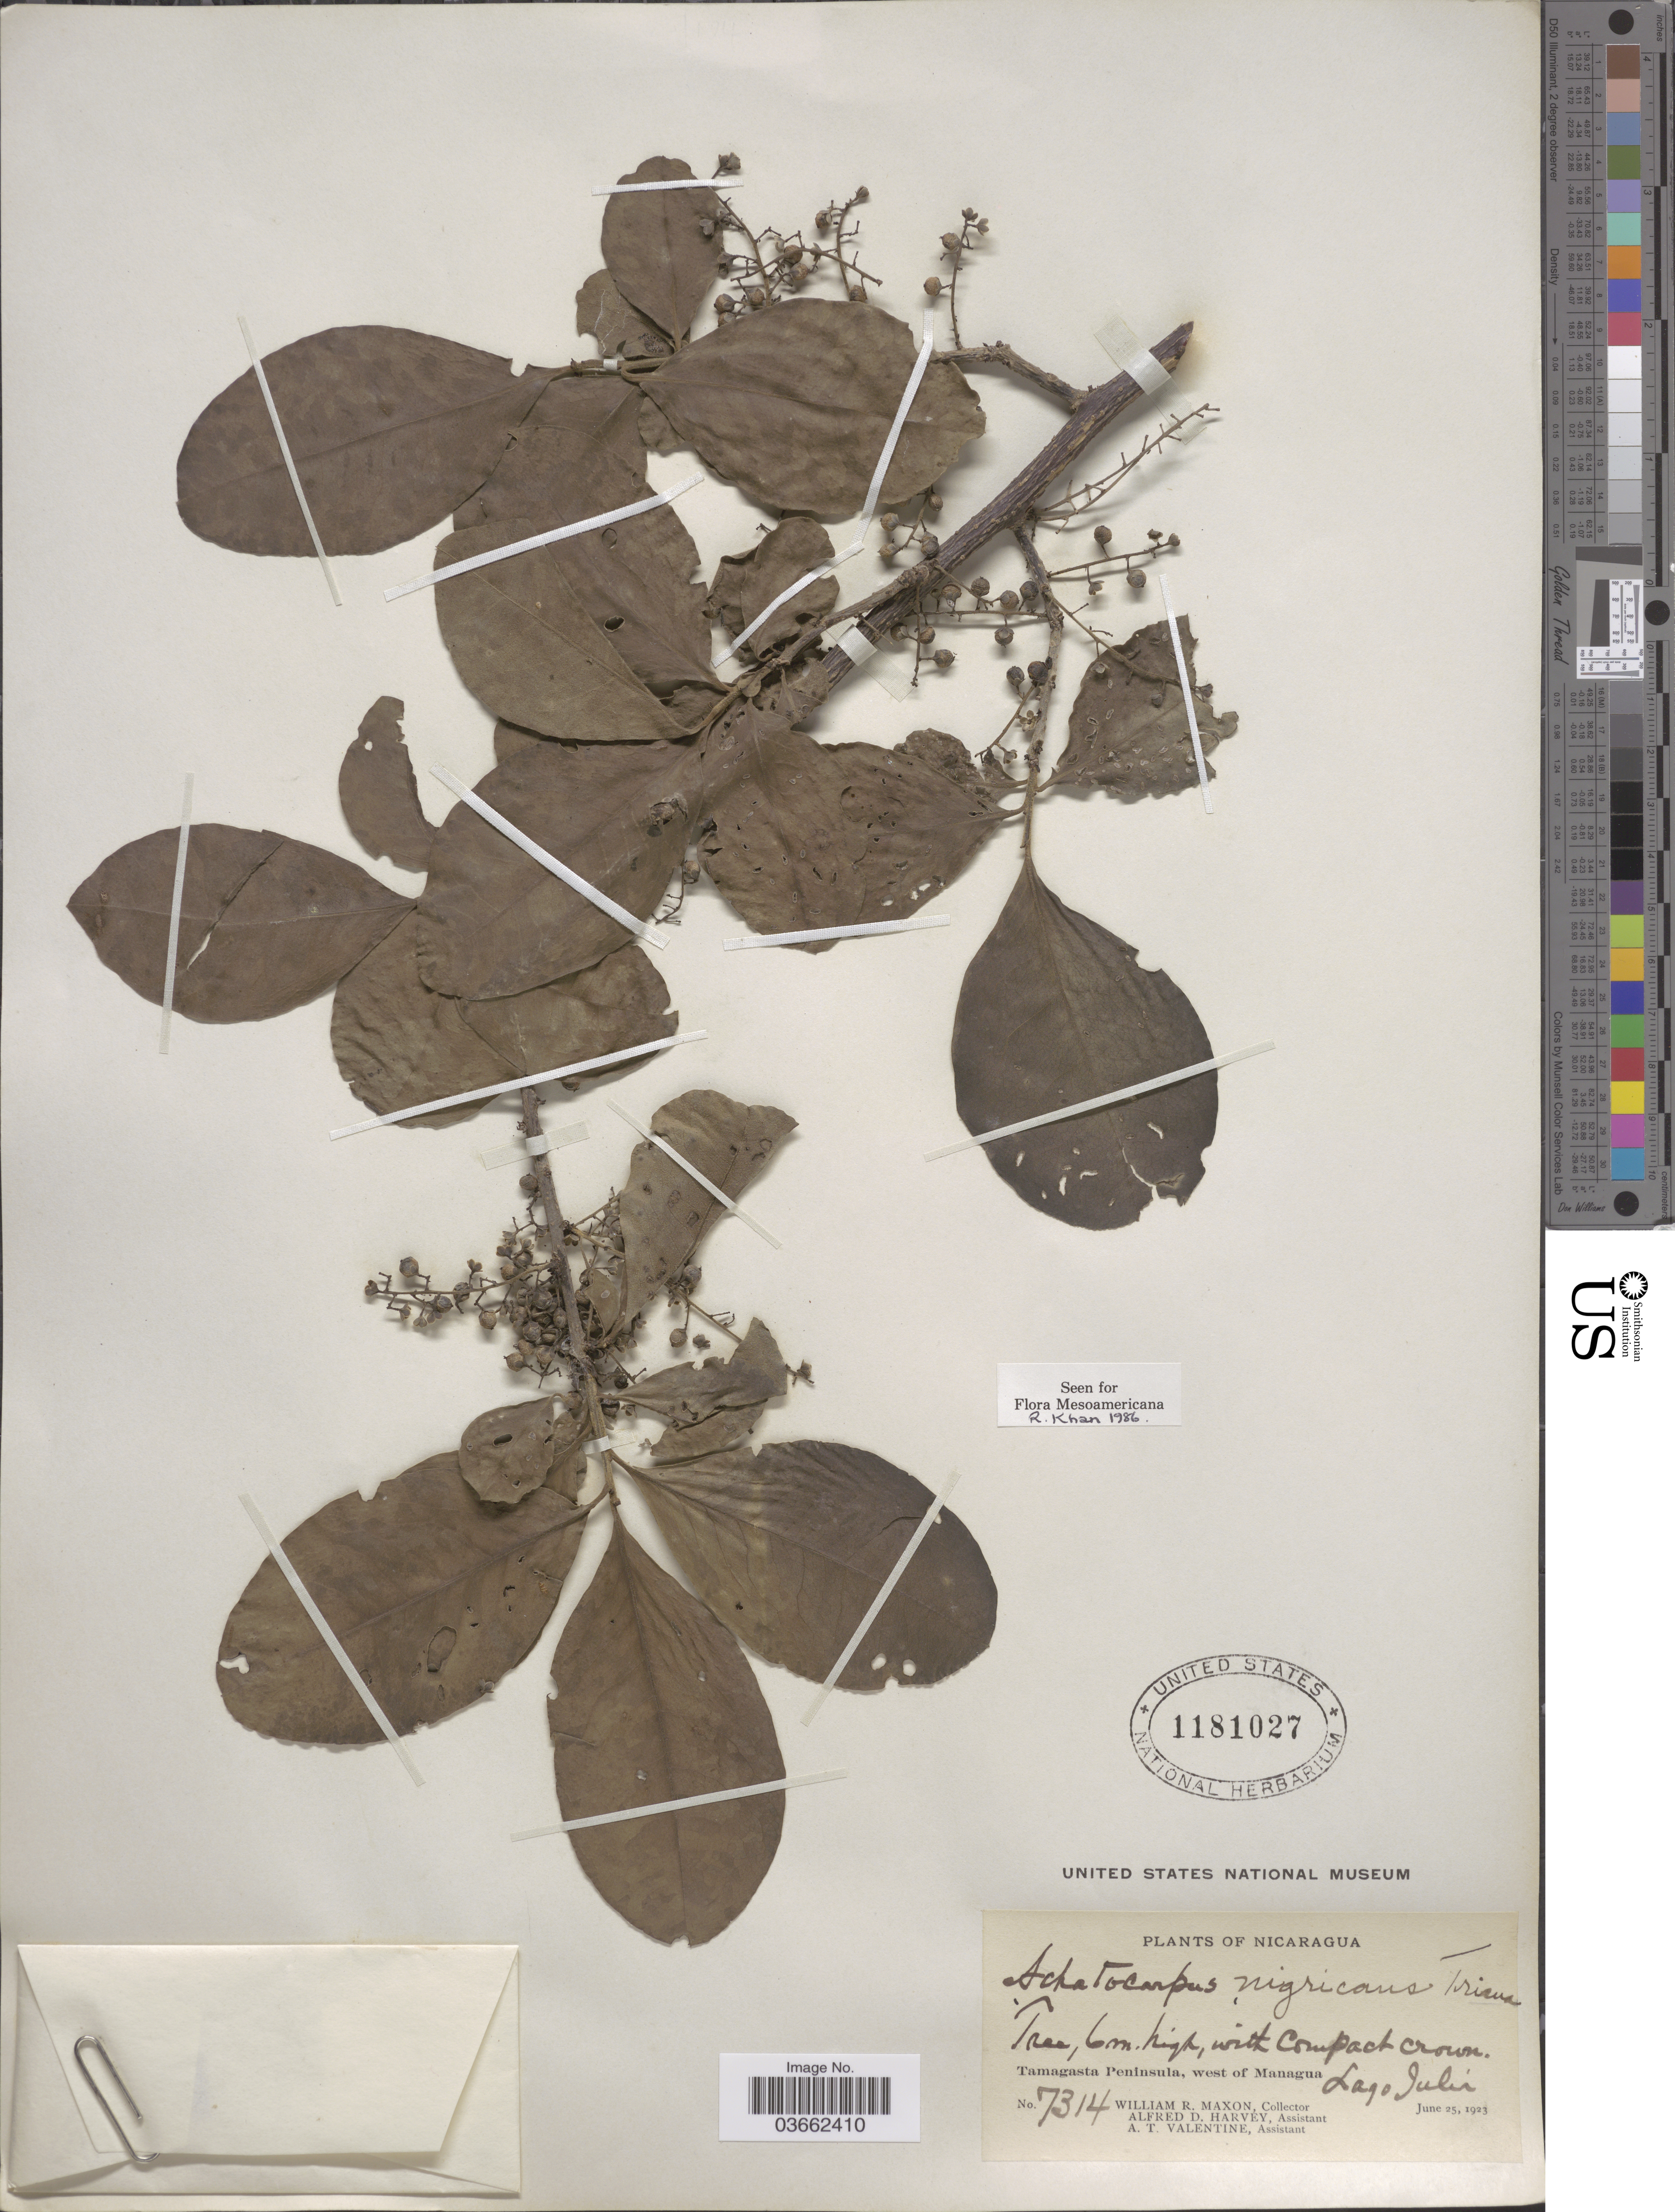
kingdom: Plantae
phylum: Tracheophyta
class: Magnoliopsida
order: Caryophyllales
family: Achatocarpaceae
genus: Achatocarpus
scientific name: Achatocarpus nigricans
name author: Triana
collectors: W. R. Maxon, A. D. Harvey & A. Valentine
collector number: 7314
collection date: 1923-06-25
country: Nicaragua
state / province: Managua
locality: Tamagasta Peninsula, west of Managua. Lago Julia.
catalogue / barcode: US 1181027